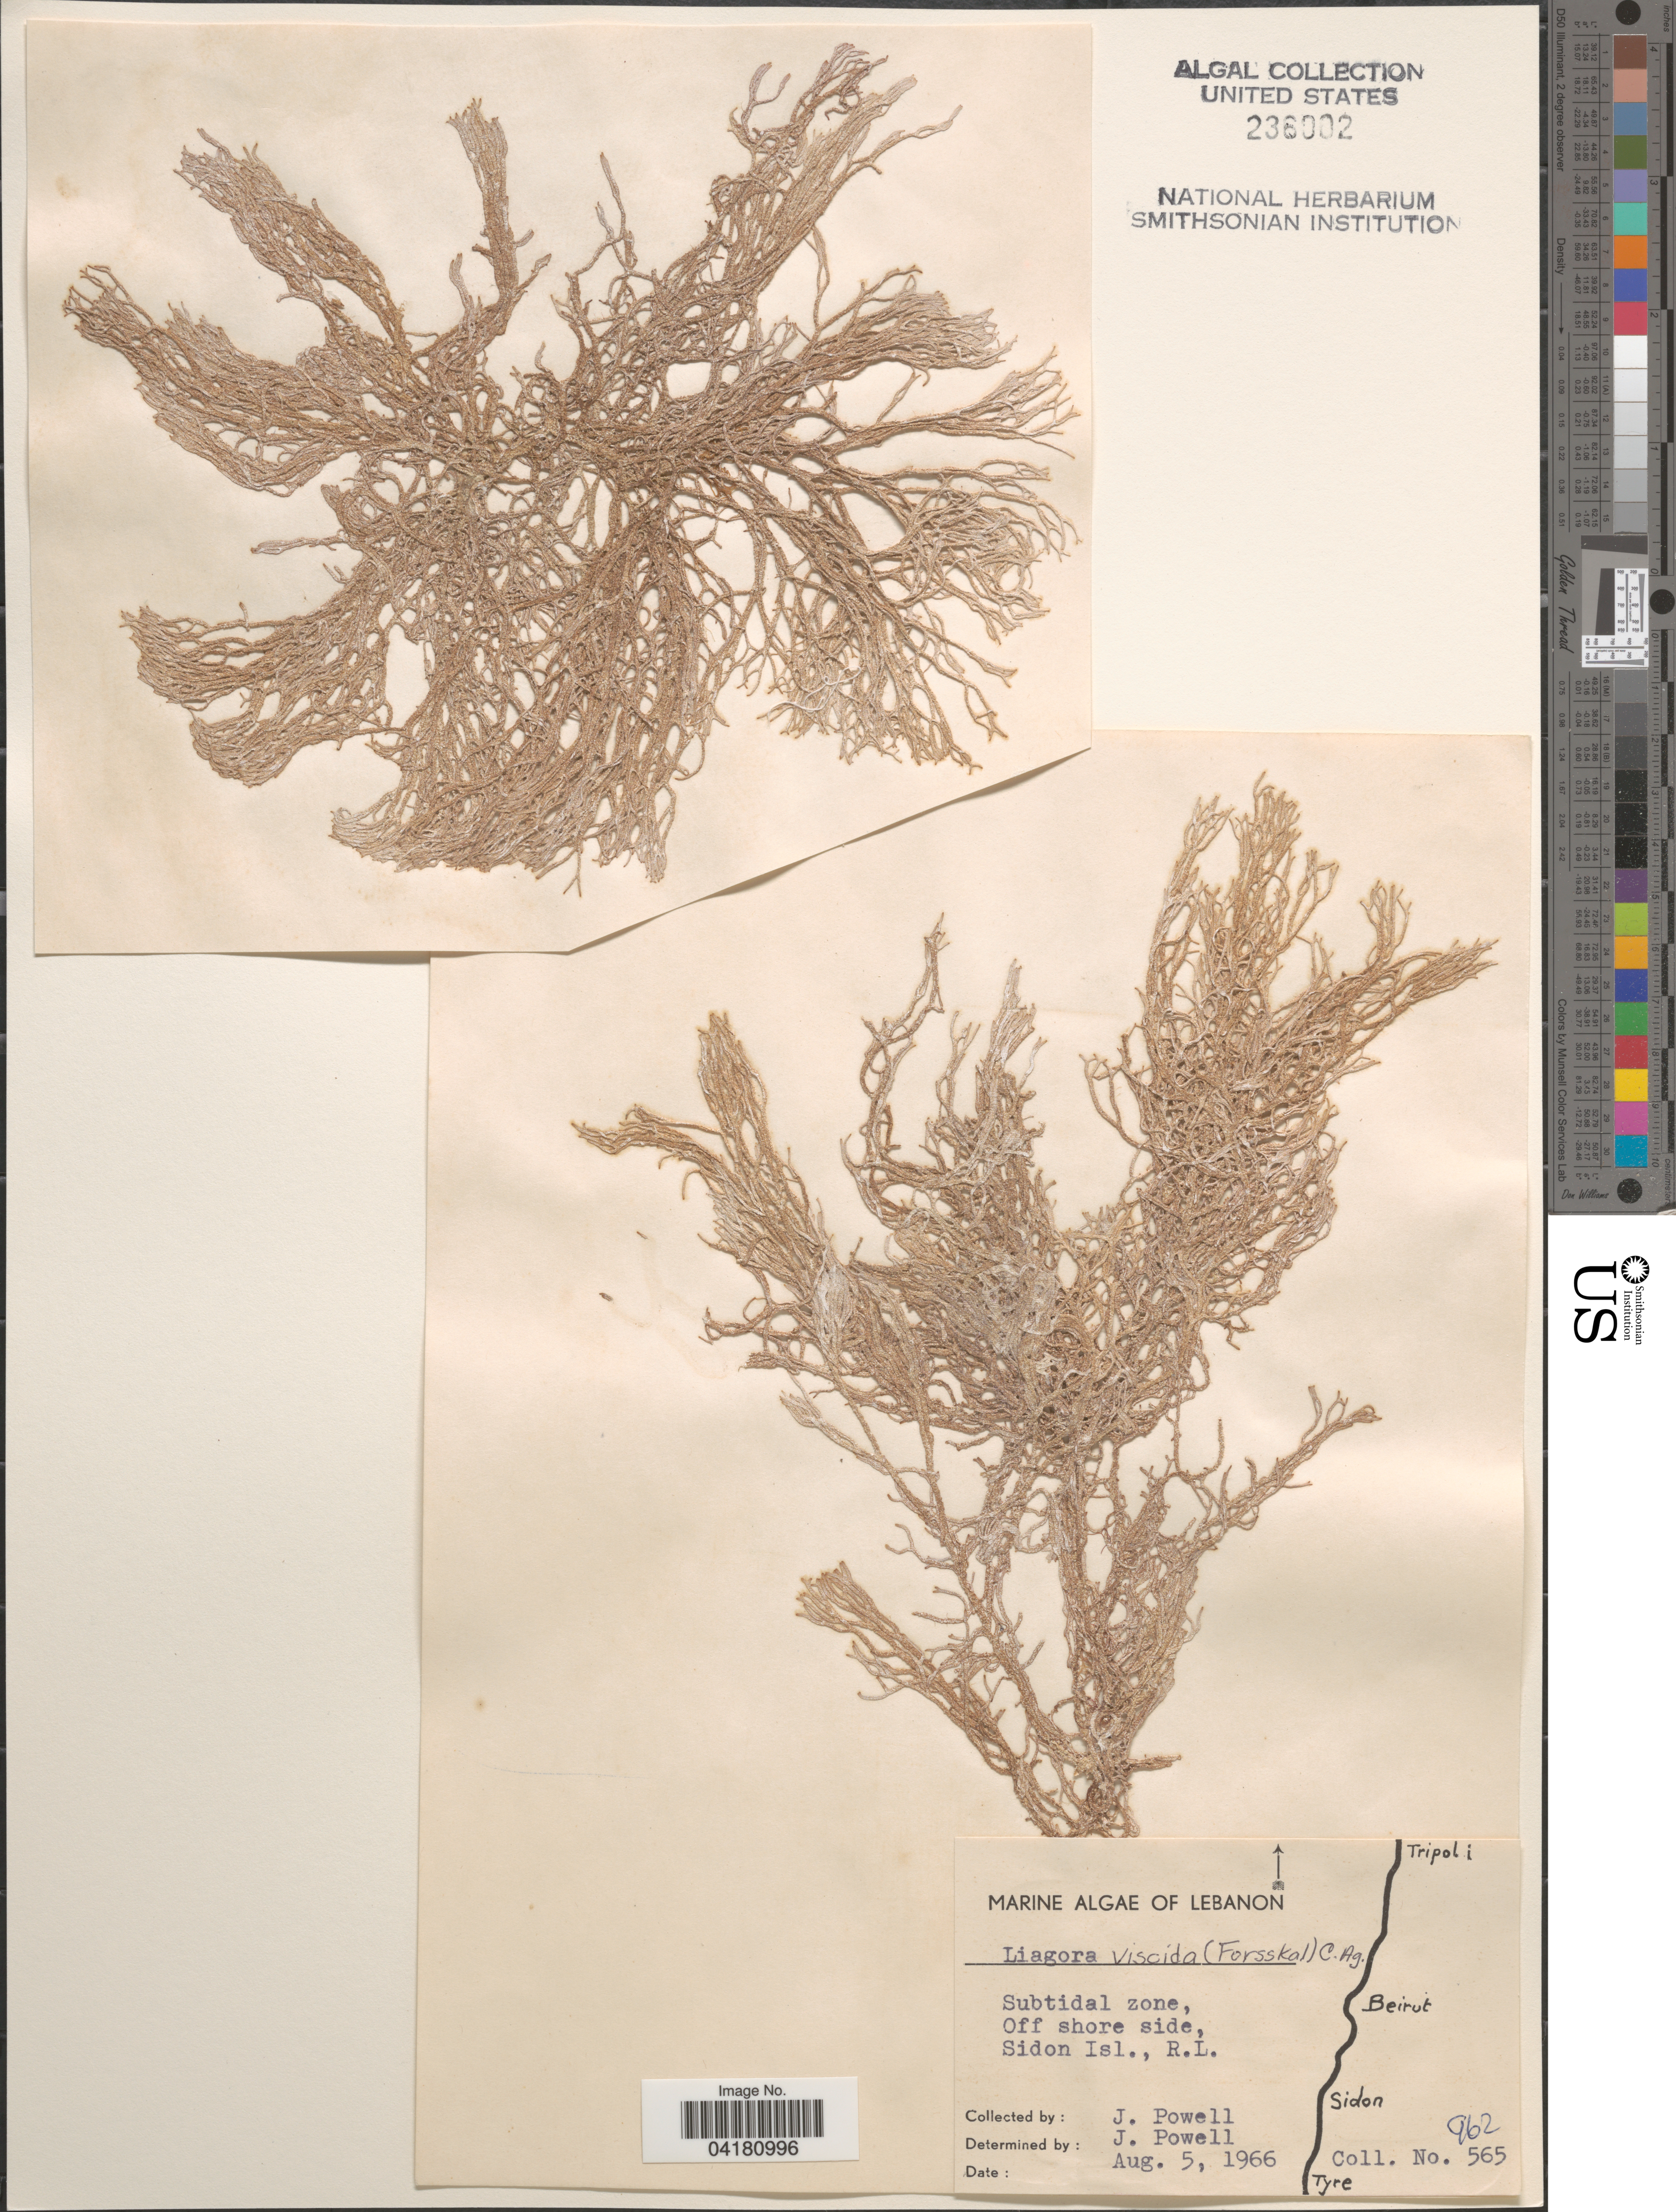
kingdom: Plantae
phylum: Rhodophyta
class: Florideophyceae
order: Nemaliales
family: Liagoraceae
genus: Liagora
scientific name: Liagora viscida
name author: (Forssk.) C. Agardh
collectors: J. Powell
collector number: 565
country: Lebanon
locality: Subtidal zone, Off shore side, Sidon Isl., R.L.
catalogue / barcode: US 236002